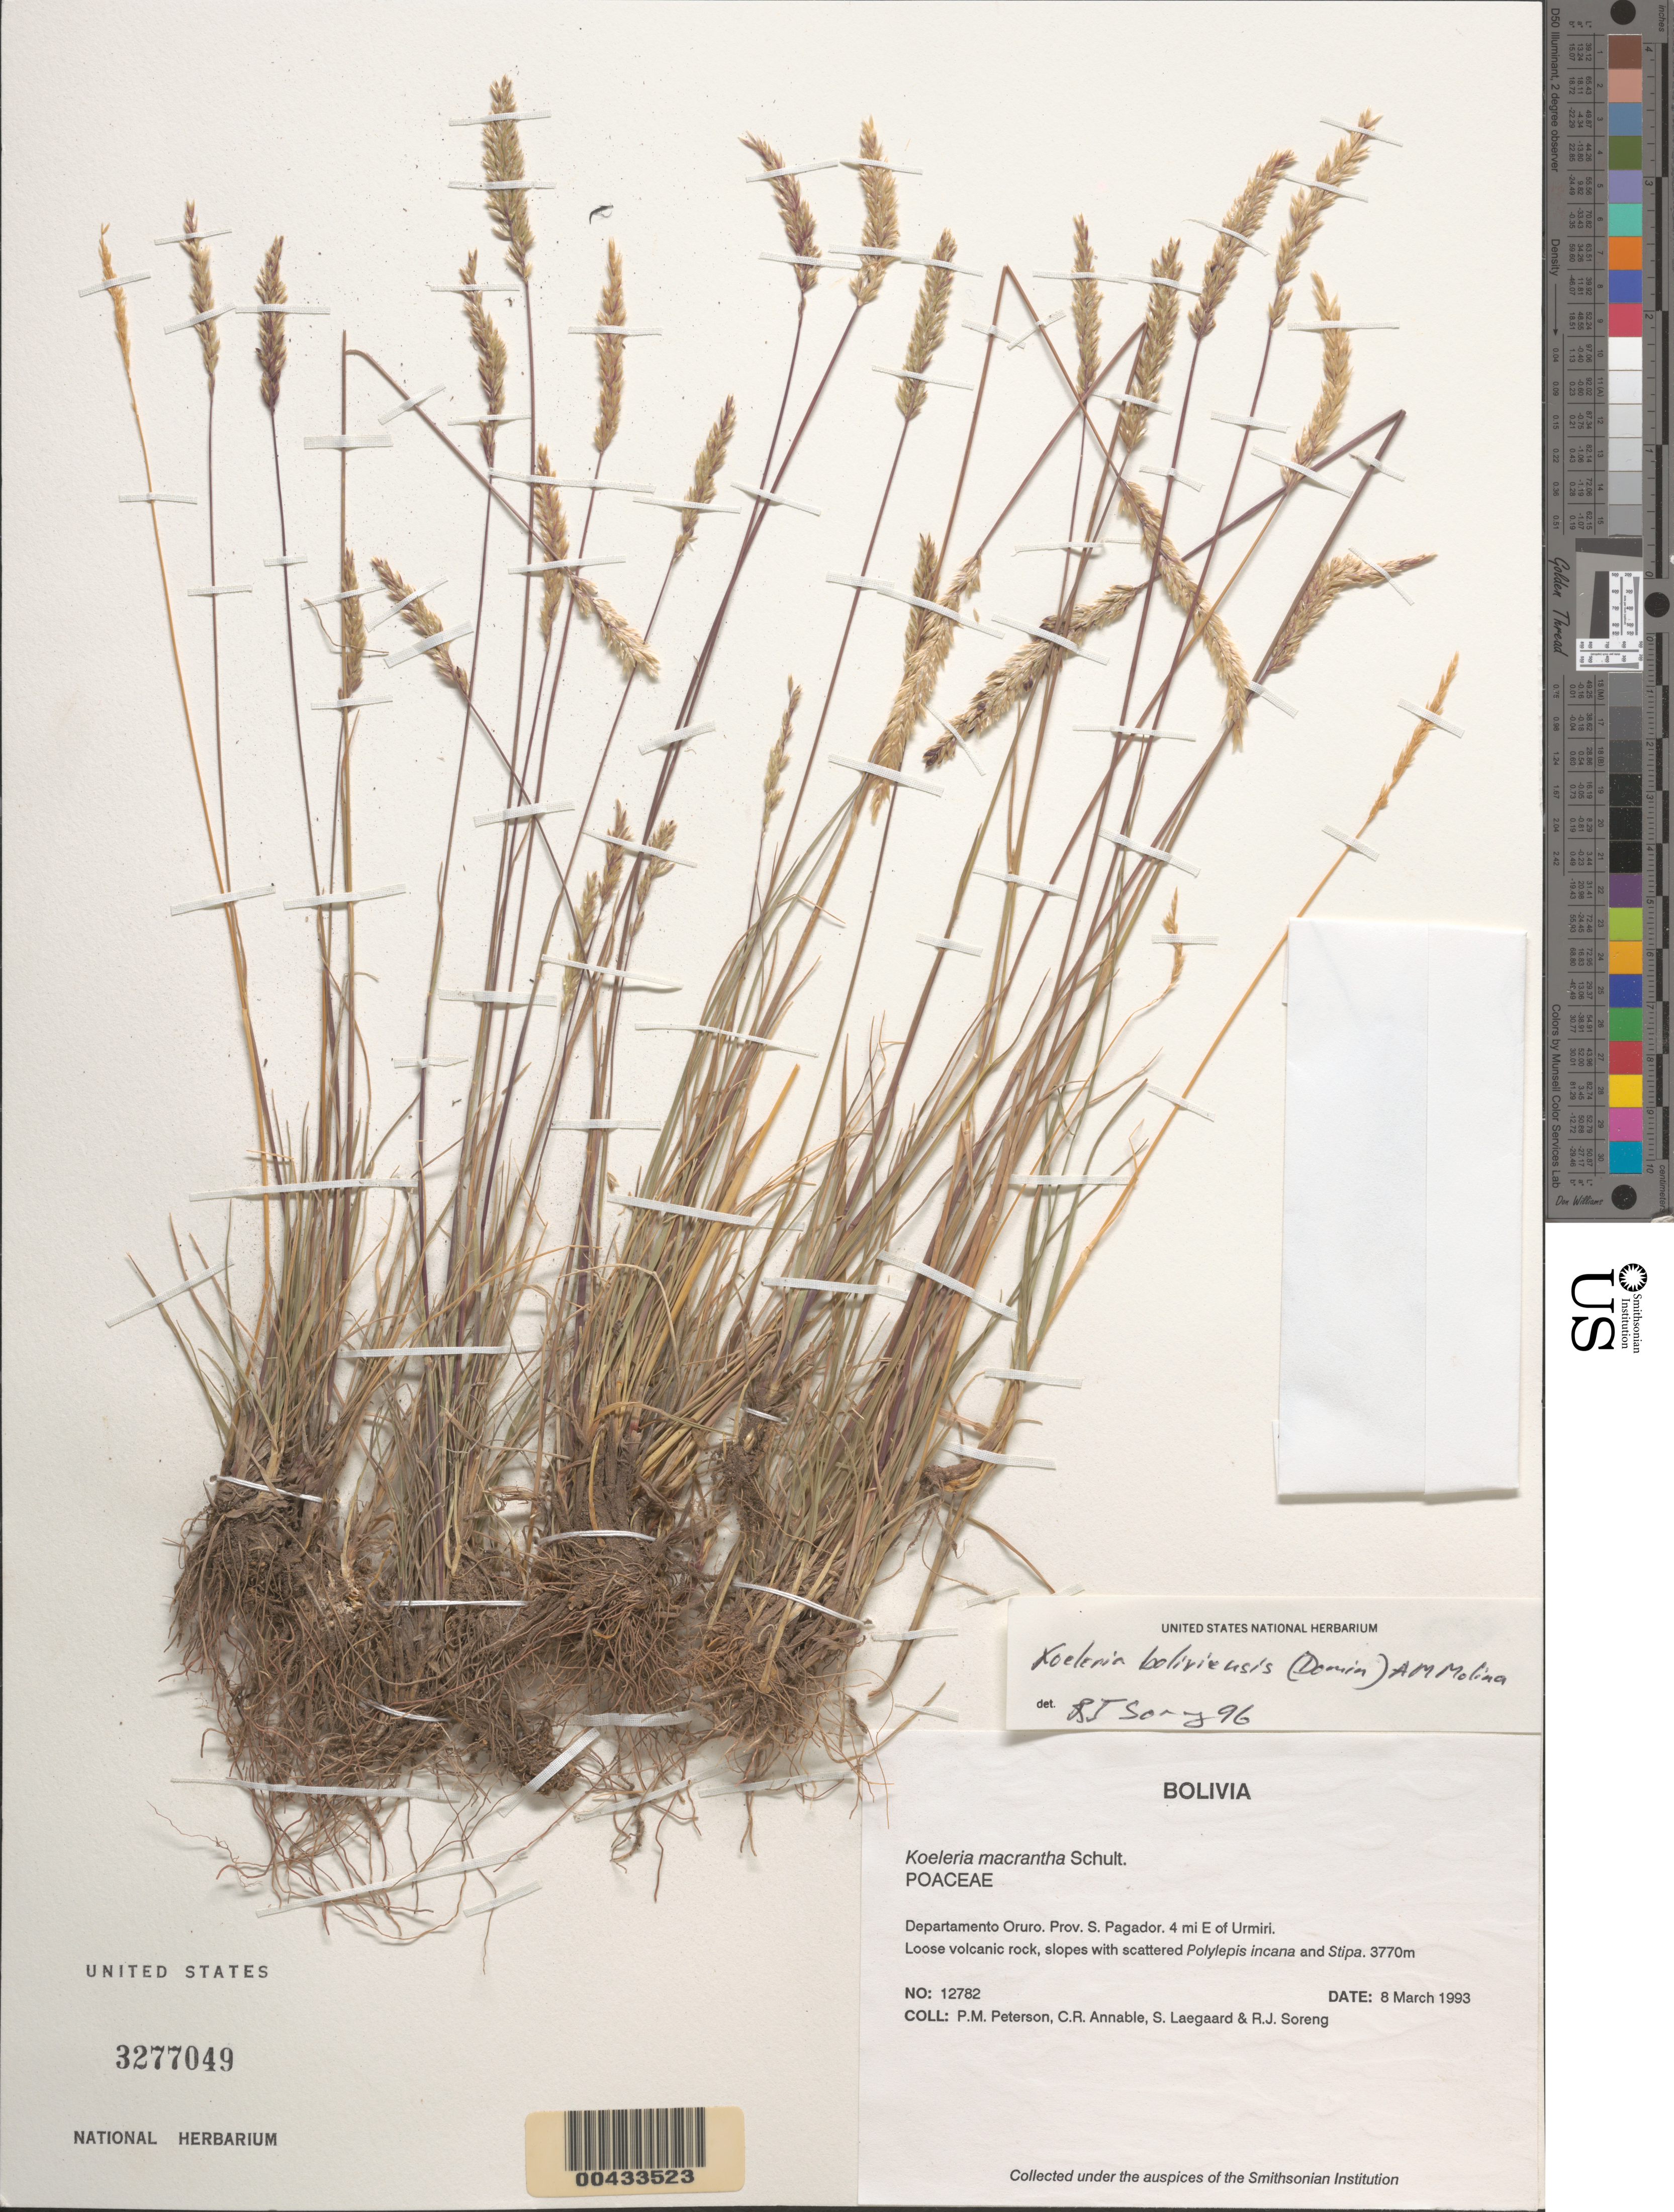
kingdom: Plantae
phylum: Tracheophyta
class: Liliopsida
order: Poales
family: Poaceae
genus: Koeleria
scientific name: Koeleria boliviensis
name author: (Domin) A.M. Molina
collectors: P. M. Peterson, C. R. Annable, S. Lægaard & R. J. Soreng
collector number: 12782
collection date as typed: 08 Mar 1993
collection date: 1993-03-08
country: Bolivia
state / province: Oruro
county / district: Sebastián Pagador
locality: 4 mi E of Urmiri.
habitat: Loose volcanic rock, slopes with scattered Polylepis incana and Stipa.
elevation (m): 3770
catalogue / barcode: US 3277049